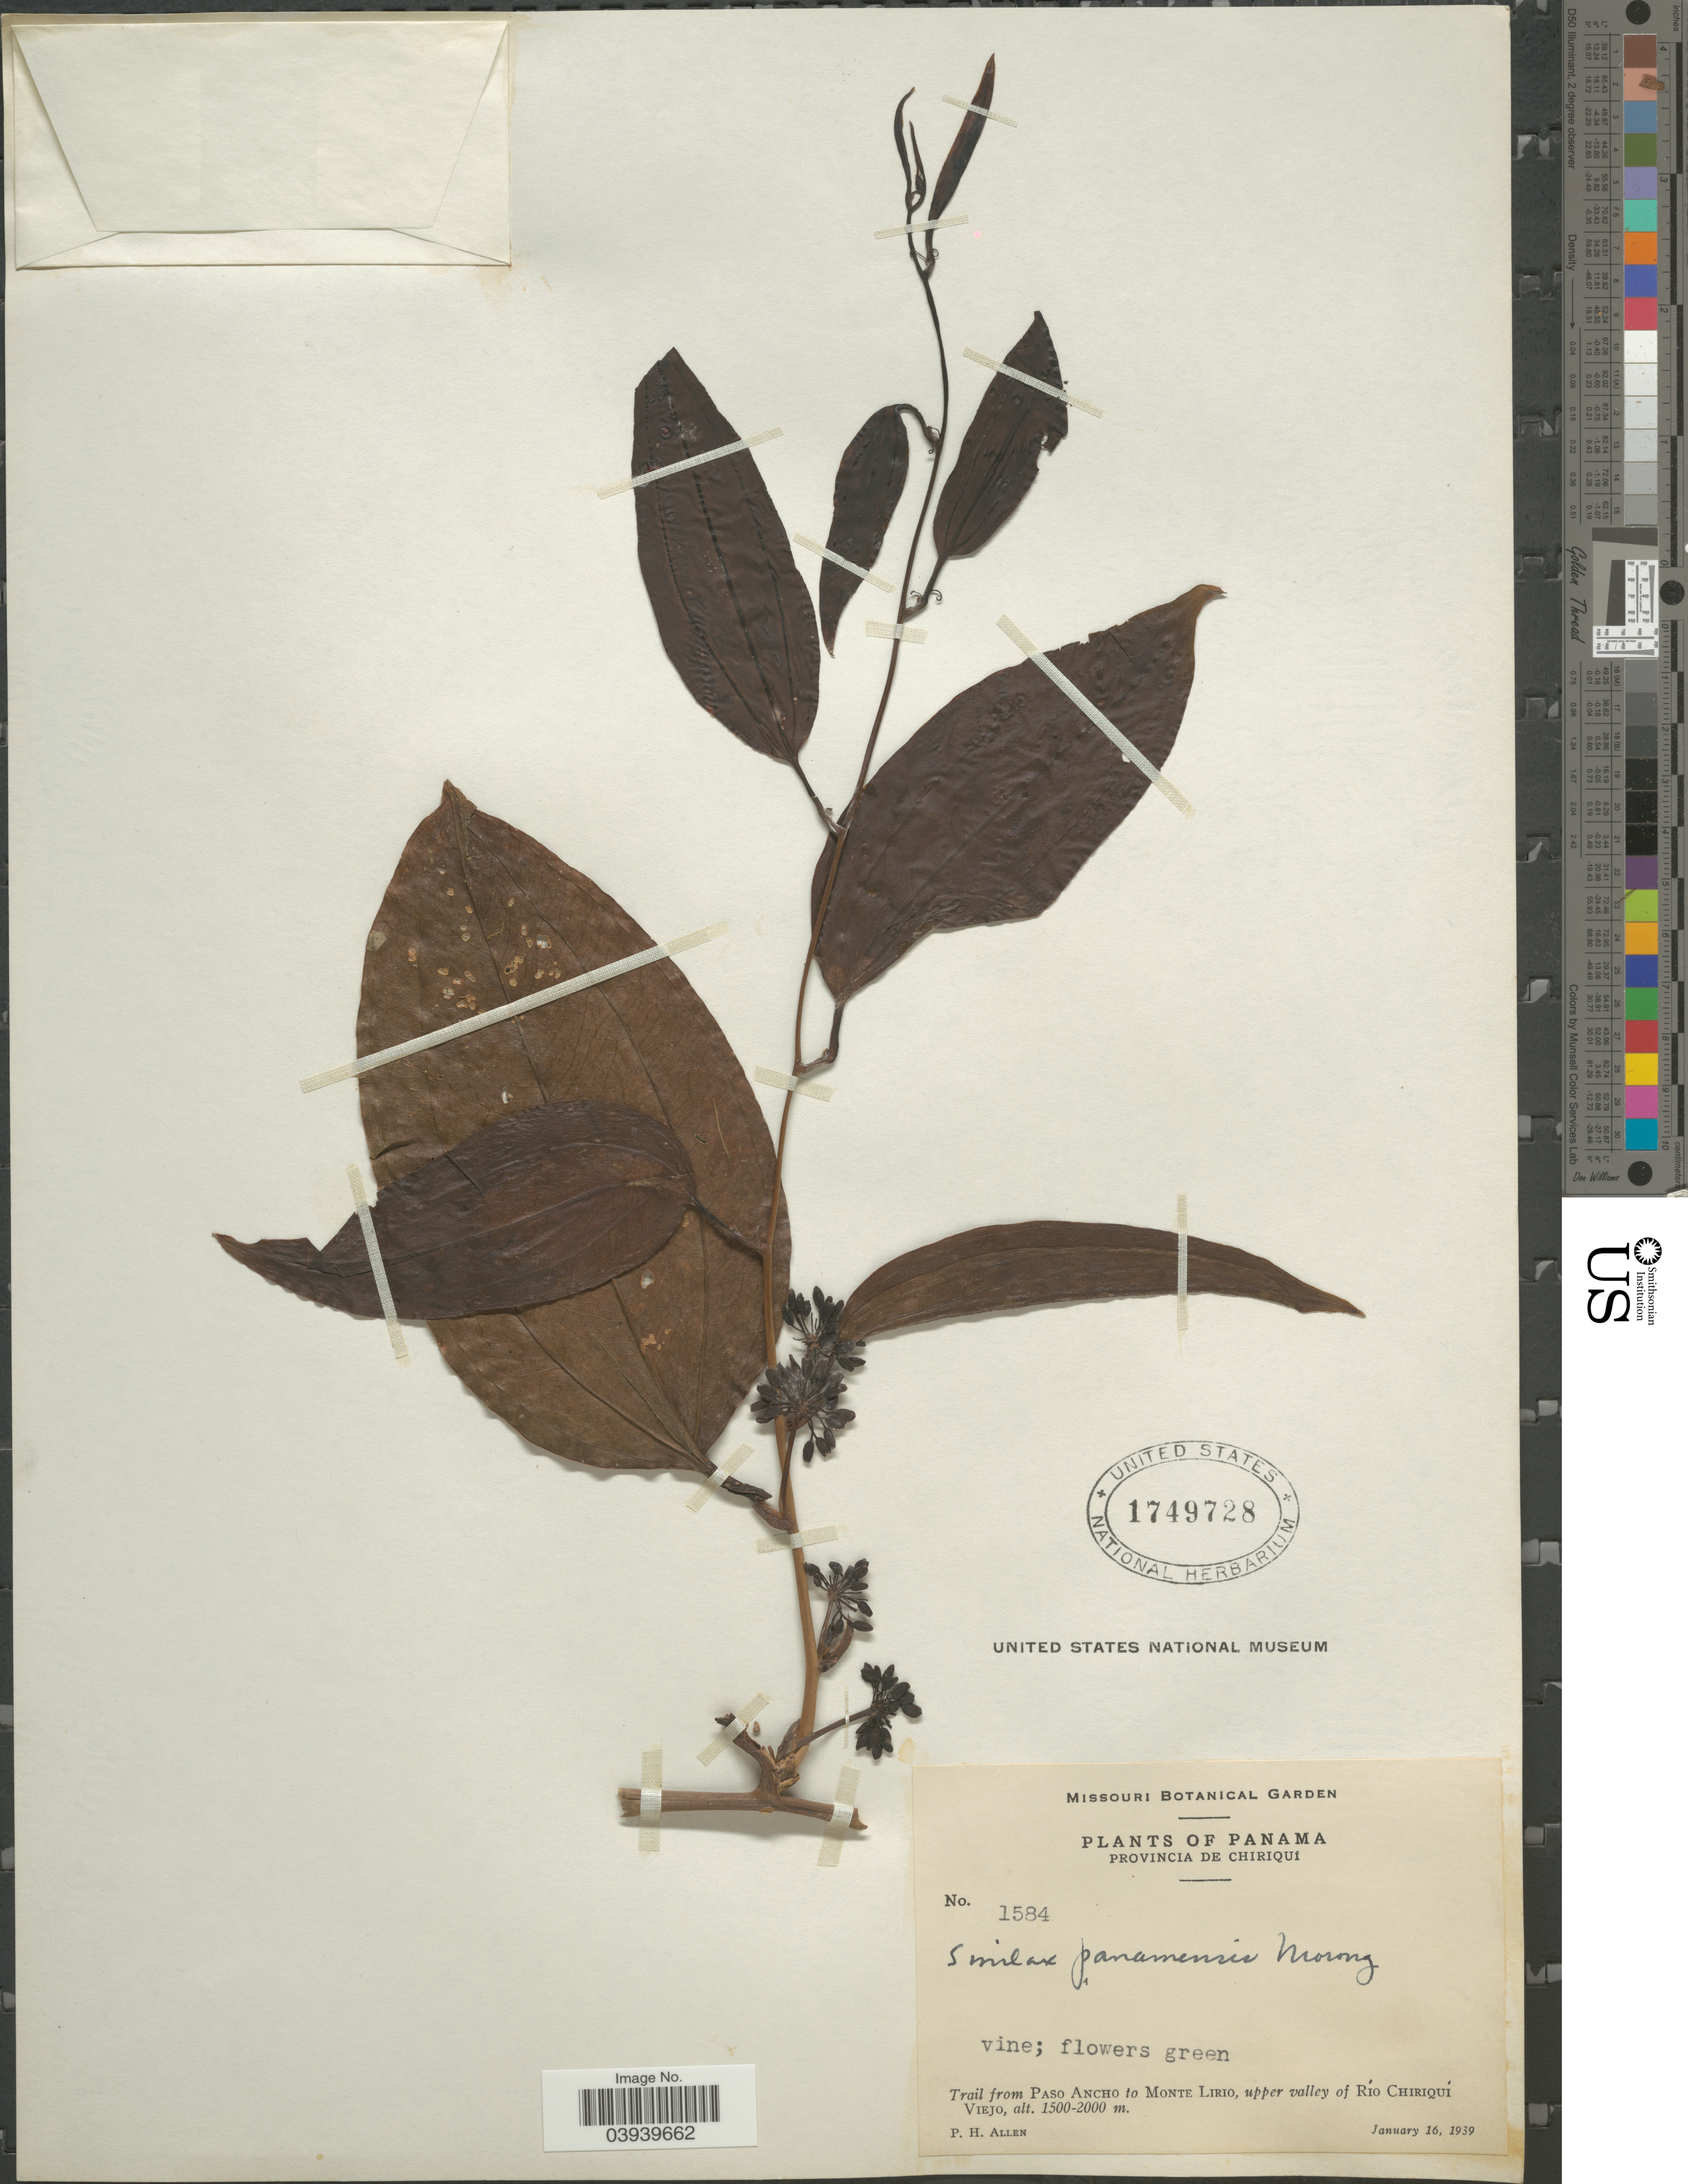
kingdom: Plantae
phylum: Tracheophyta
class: Liliopsida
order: Liliales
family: Smilacaceae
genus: Smilax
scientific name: Smilax panamensis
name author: Morong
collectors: P. H. Allen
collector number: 1584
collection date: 1939-01-16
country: Panama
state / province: Chiriqui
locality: Trail from Paso Ancho to Monte Lirio, upper valley of Río Chiriquí Viejo.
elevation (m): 1500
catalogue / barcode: US 1749728